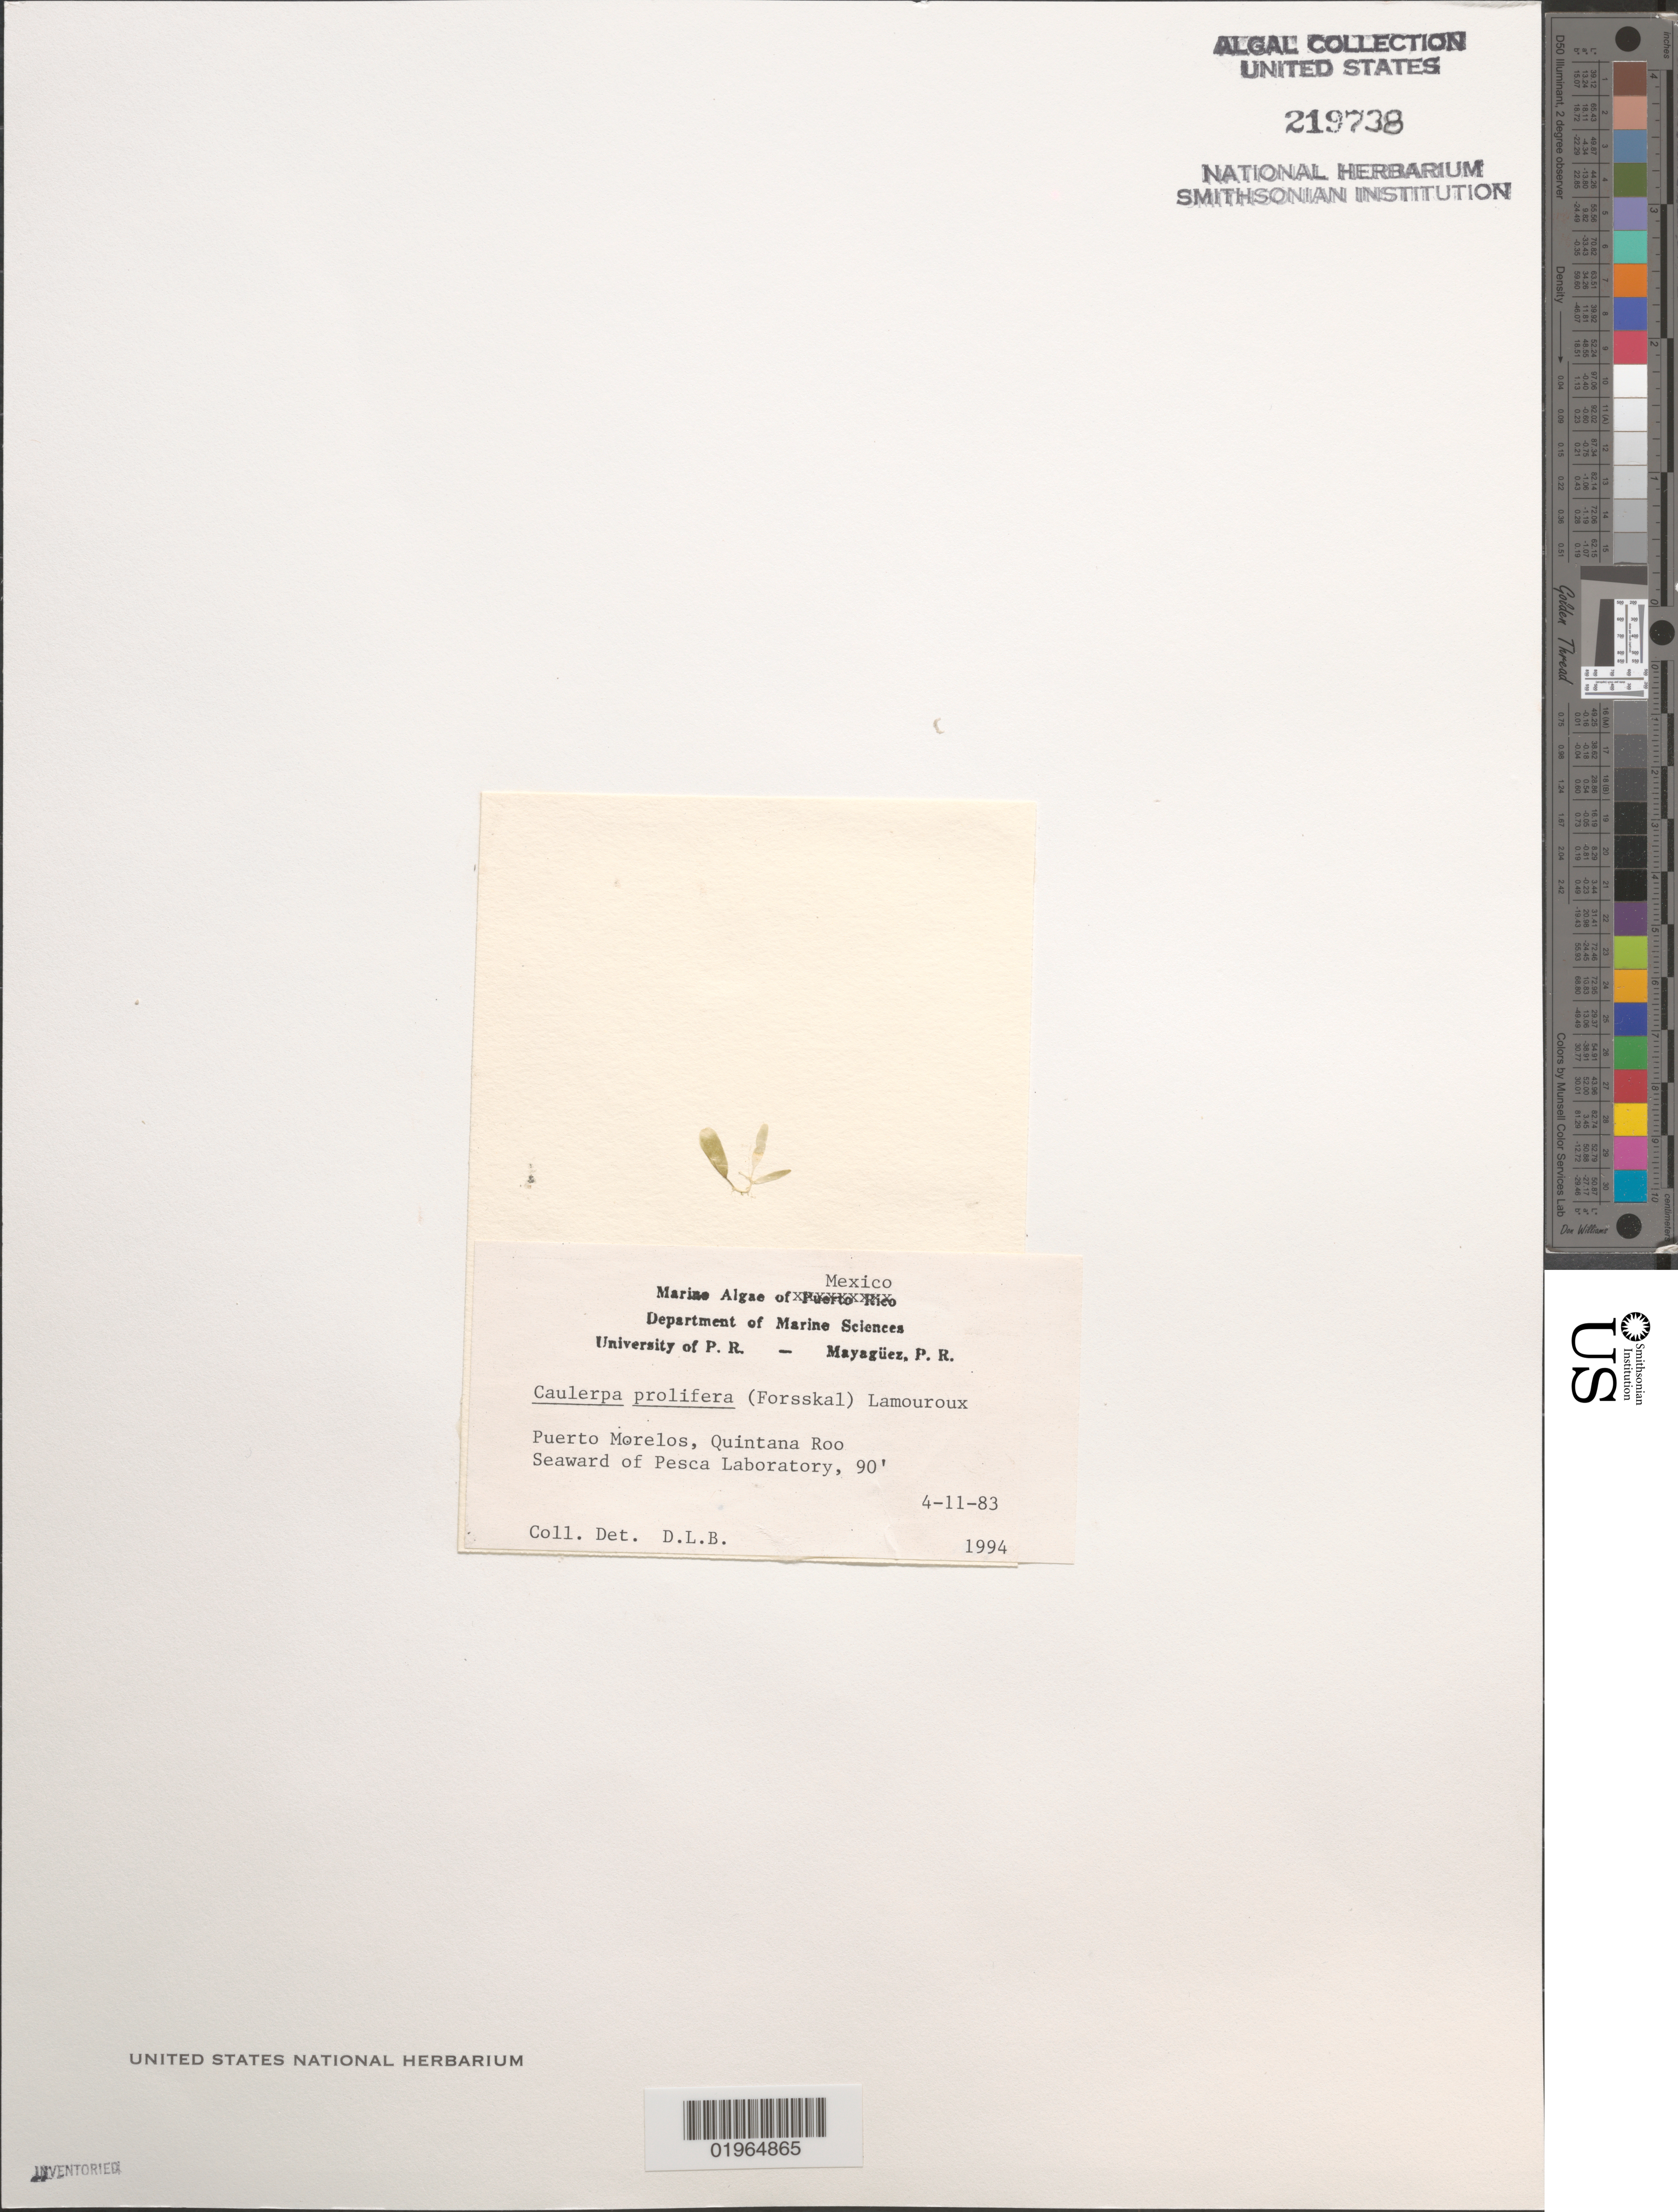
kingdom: Plantae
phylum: Chlorophyta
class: Ulvophyceae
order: Bryopsidales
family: Caulerpaceae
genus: Caulerpa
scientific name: Caulerpa prolifera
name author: (Forssk.) J.V.Lamouroux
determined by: Ballantine, D. L.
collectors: D.L. Ballantine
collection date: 1983-04-11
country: Mexico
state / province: Quintana Roo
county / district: Puerto Morelos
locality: Seaward of Pesca Laboratory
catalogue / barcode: US 219738